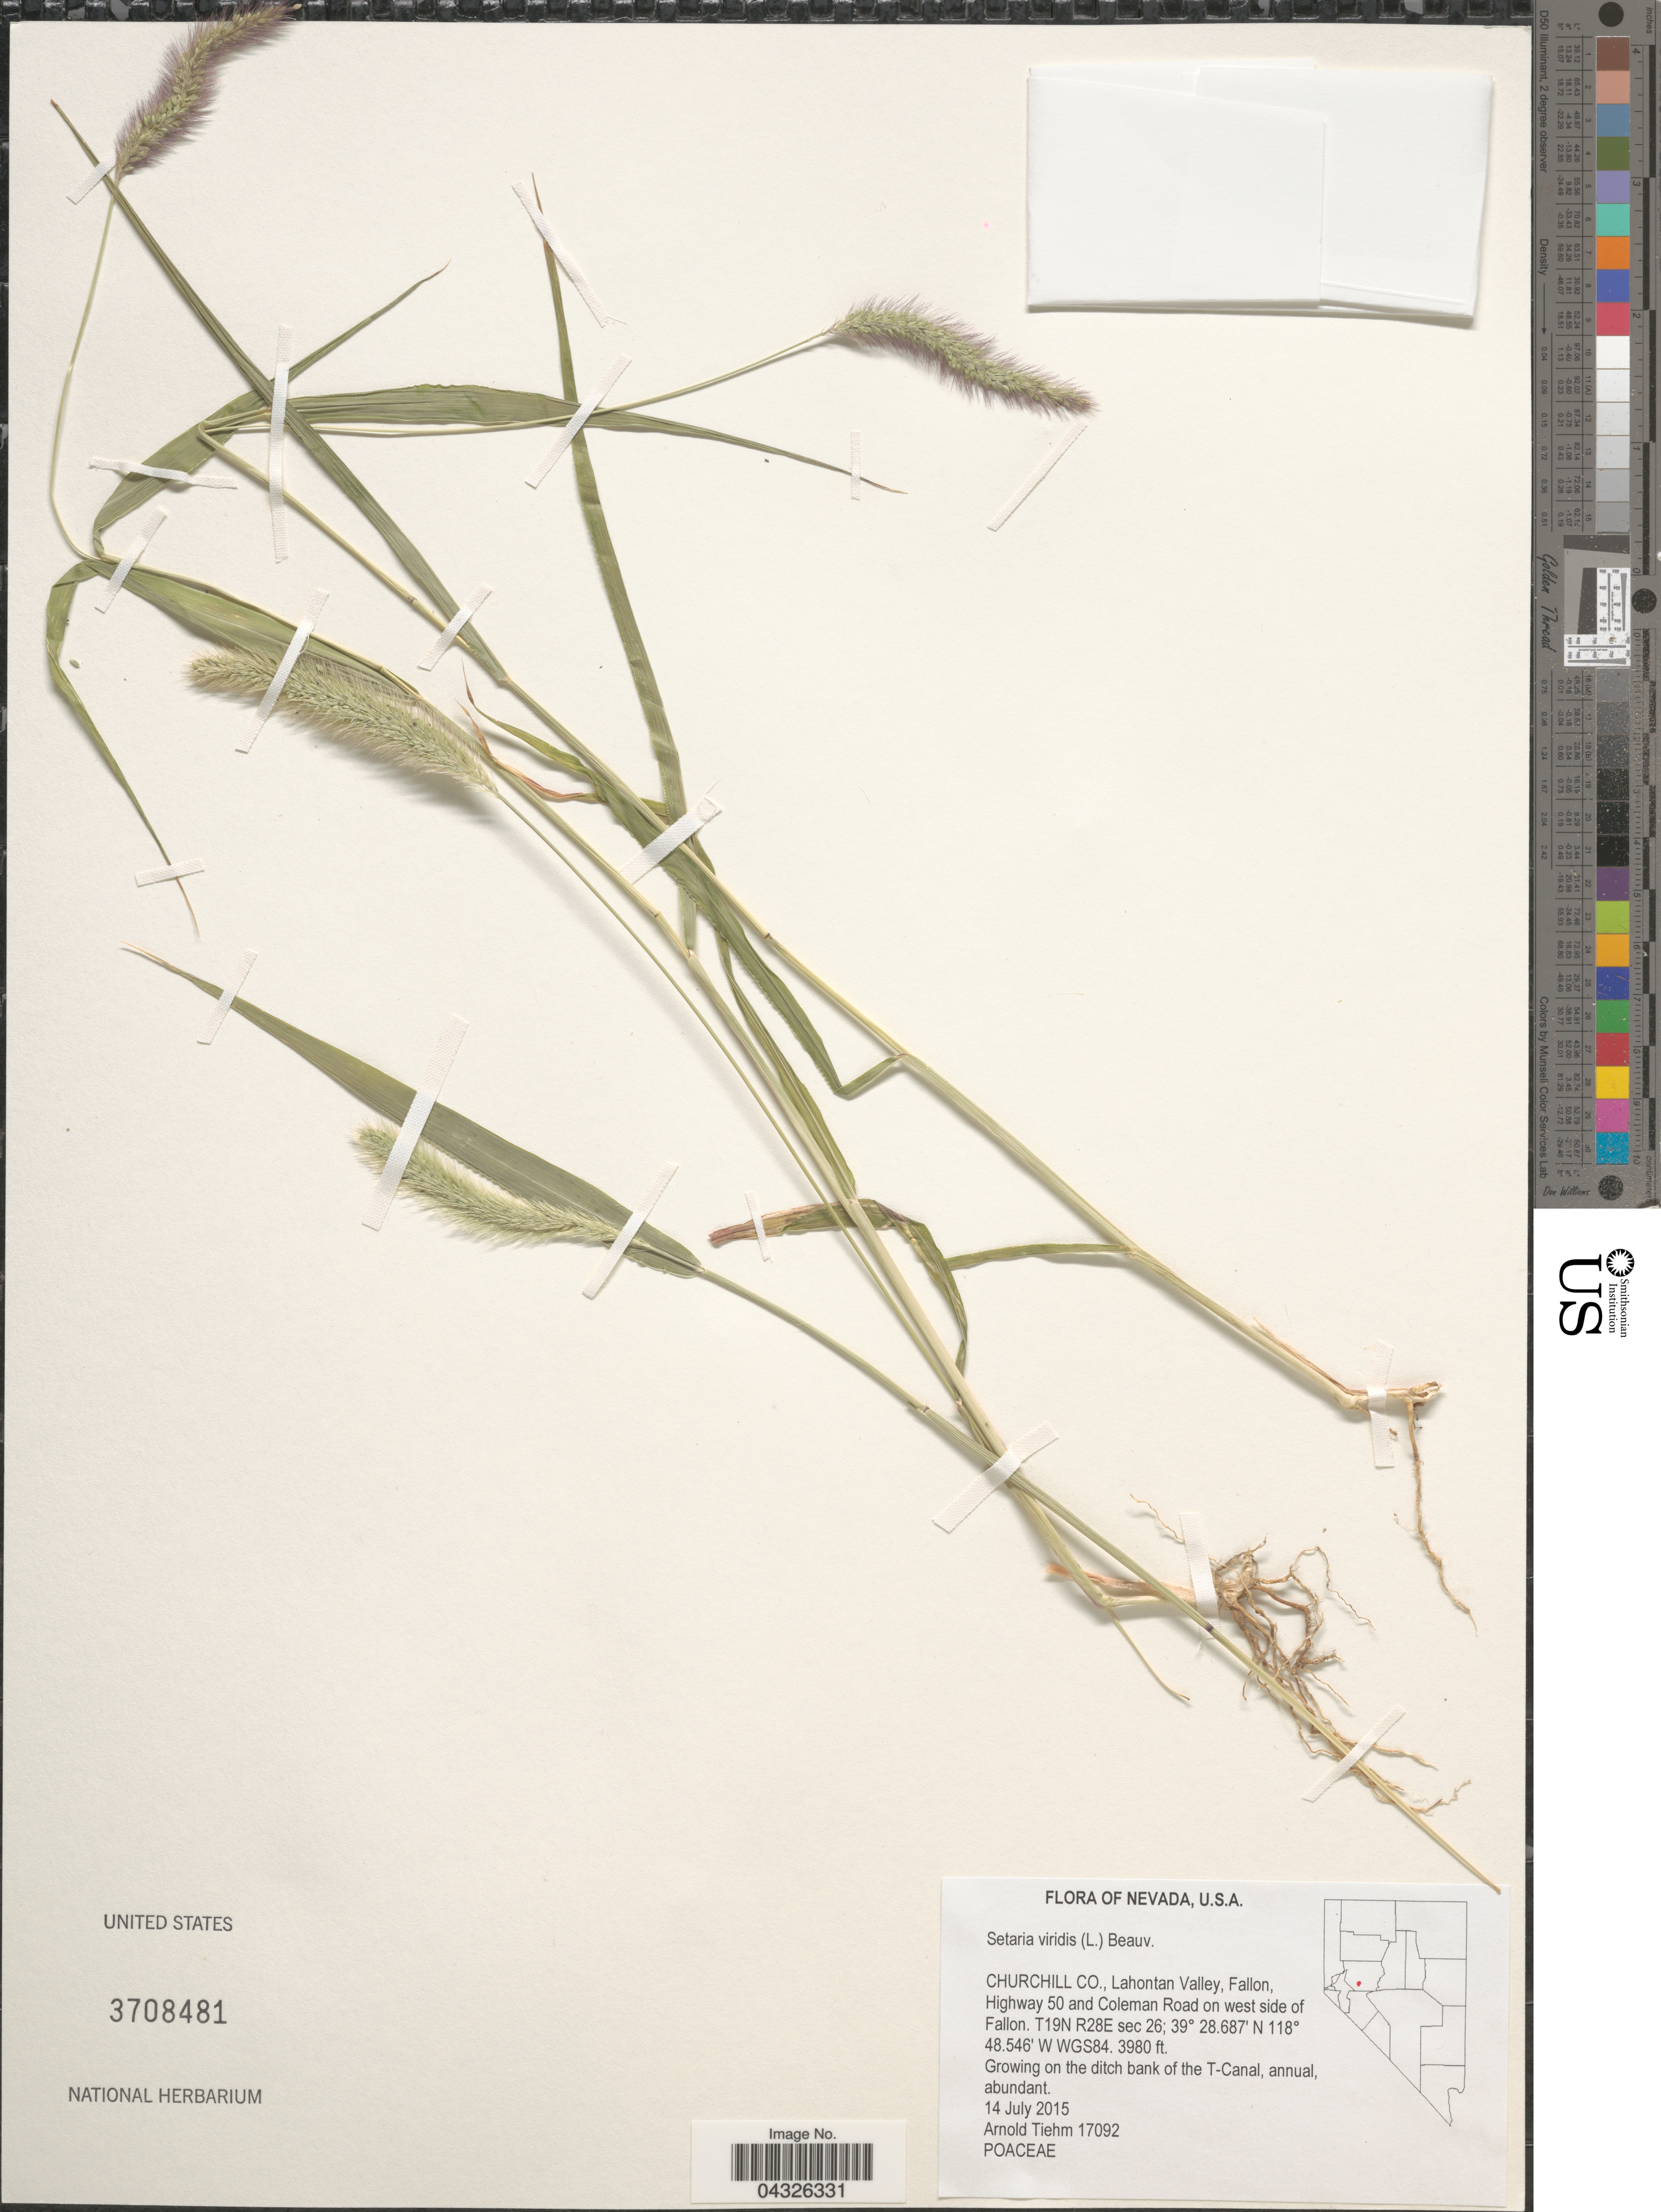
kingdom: Plantae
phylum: Tracheophyta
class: Liliopsida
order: Poales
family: Poaceae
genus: Setaria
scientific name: Setaria viridis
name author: (L.) P. Beauv.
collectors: A. Tiehm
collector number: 17092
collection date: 2015-07-14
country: United States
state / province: Nevada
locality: Churchill Co., Lahontan Valley, Fallon, Highway 50 and Coleman Road on west side of Fallon. T19N R28E sec 26; WGS84. Growing on the ditch bank of the T-Canal.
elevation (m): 1213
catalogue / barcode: US 3708481